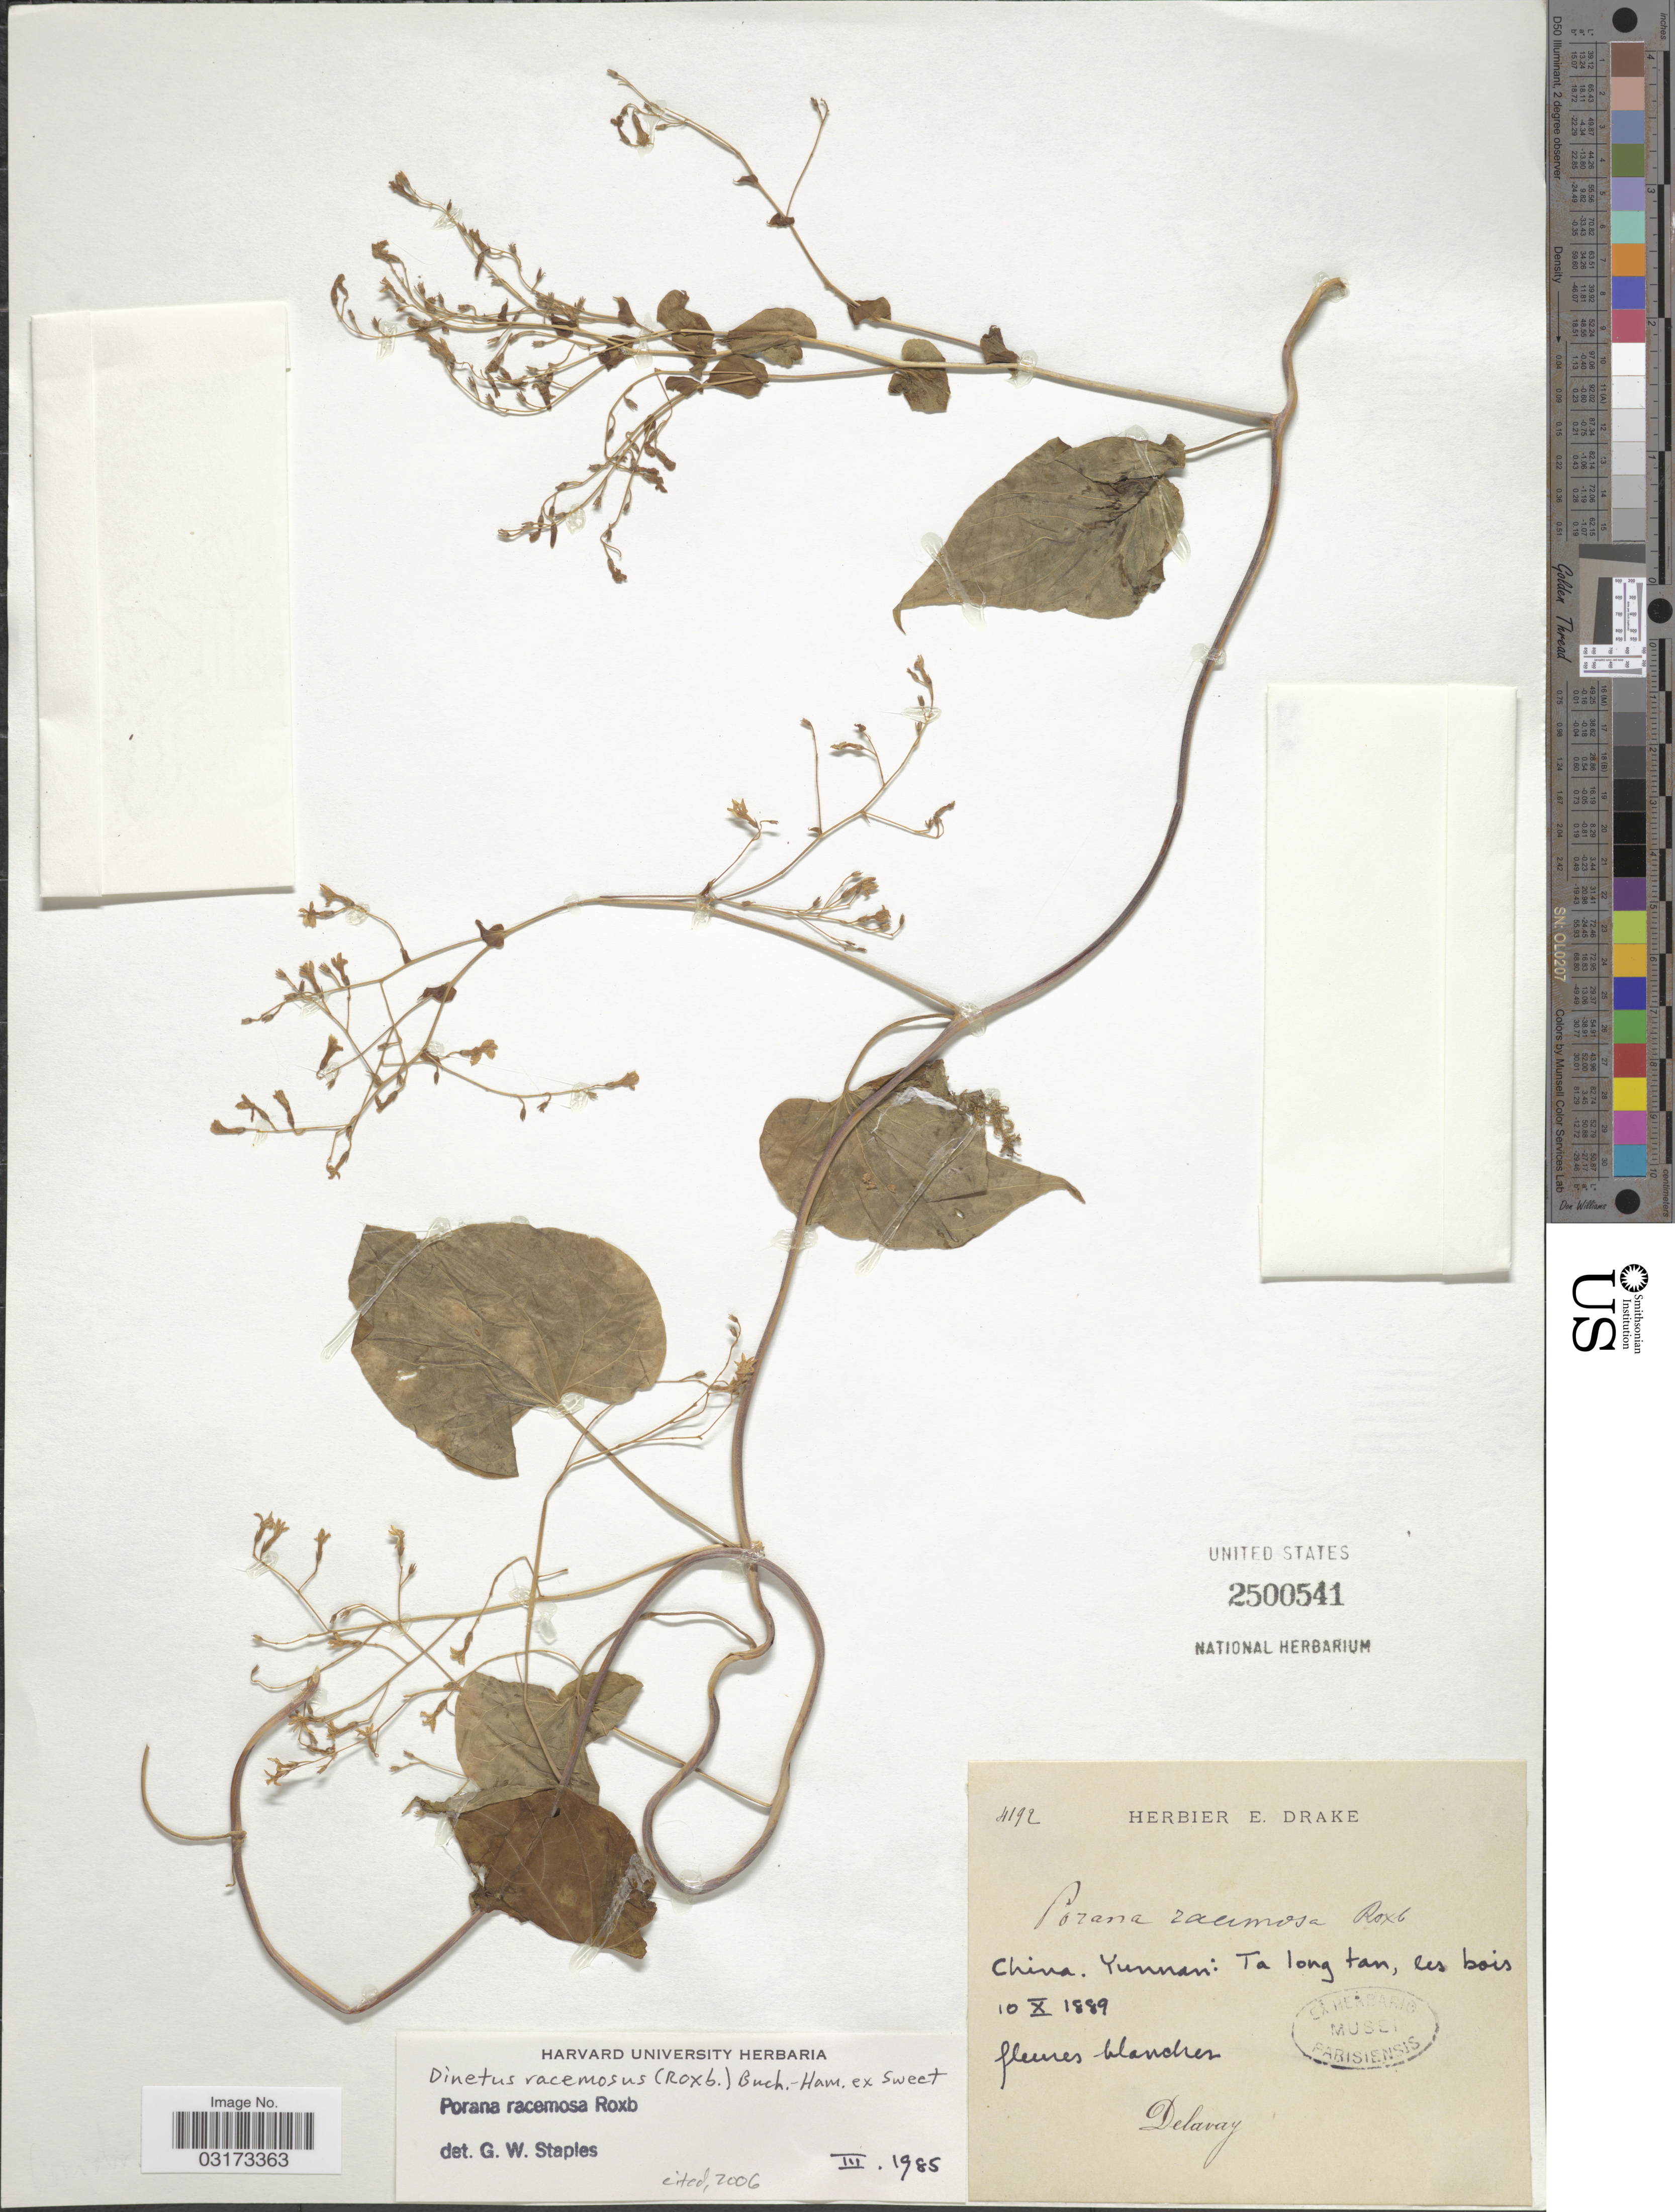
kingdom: Plantae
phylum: Tracheophyta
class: Magnoliopsida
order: Solanales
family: Convolvulaceae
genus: Dinetus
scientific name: Dinetus racemosus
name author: (Roxb.) Sweet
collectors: Delavay, --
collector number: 4192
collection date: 1889-10-10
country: China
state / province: Yunnan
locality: Ta long tan.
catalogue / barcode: US 2500541